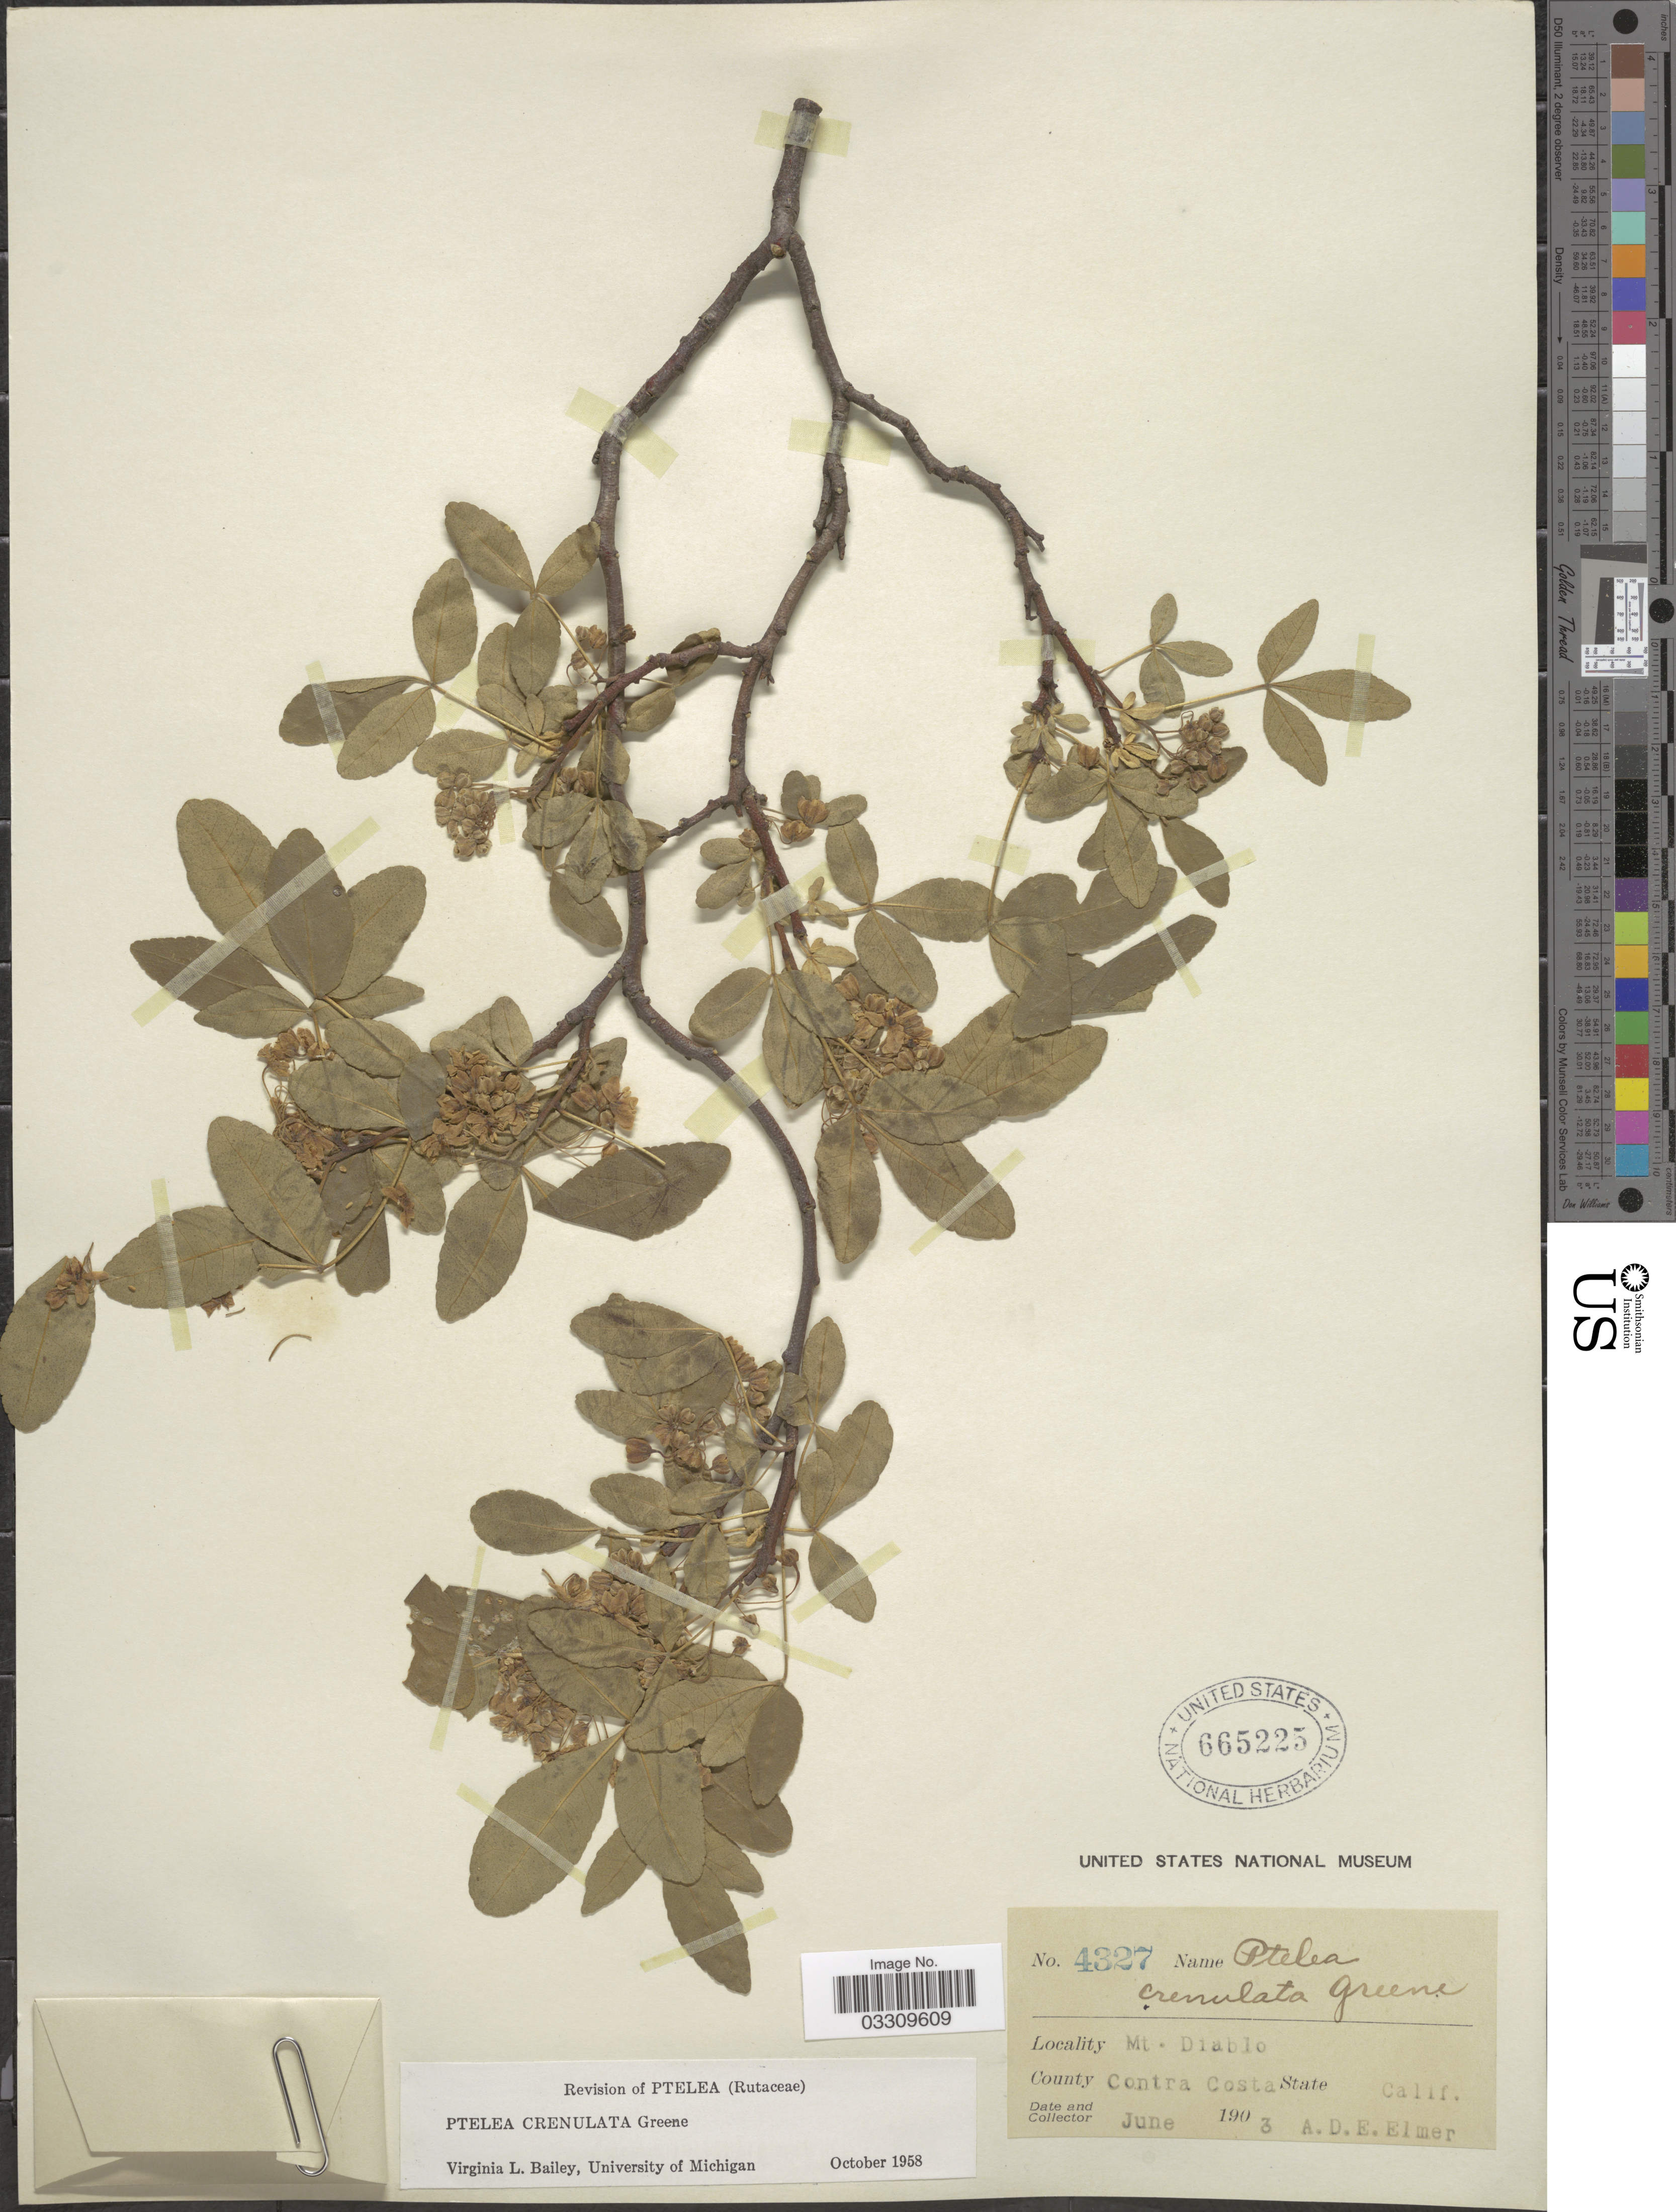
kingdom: Plantae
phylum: Tracheophyta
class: Magnoliopsida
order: Sapindales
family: Rutaceae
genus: Ptelea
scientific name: Ptelea crenulata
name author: Greene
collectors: A. D. E. Elmer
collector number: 4327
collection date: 1903-06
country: United States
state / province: California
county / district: Contra Costa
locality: Mt. Dibalo, County Contra Costa.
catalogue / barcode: US 665225